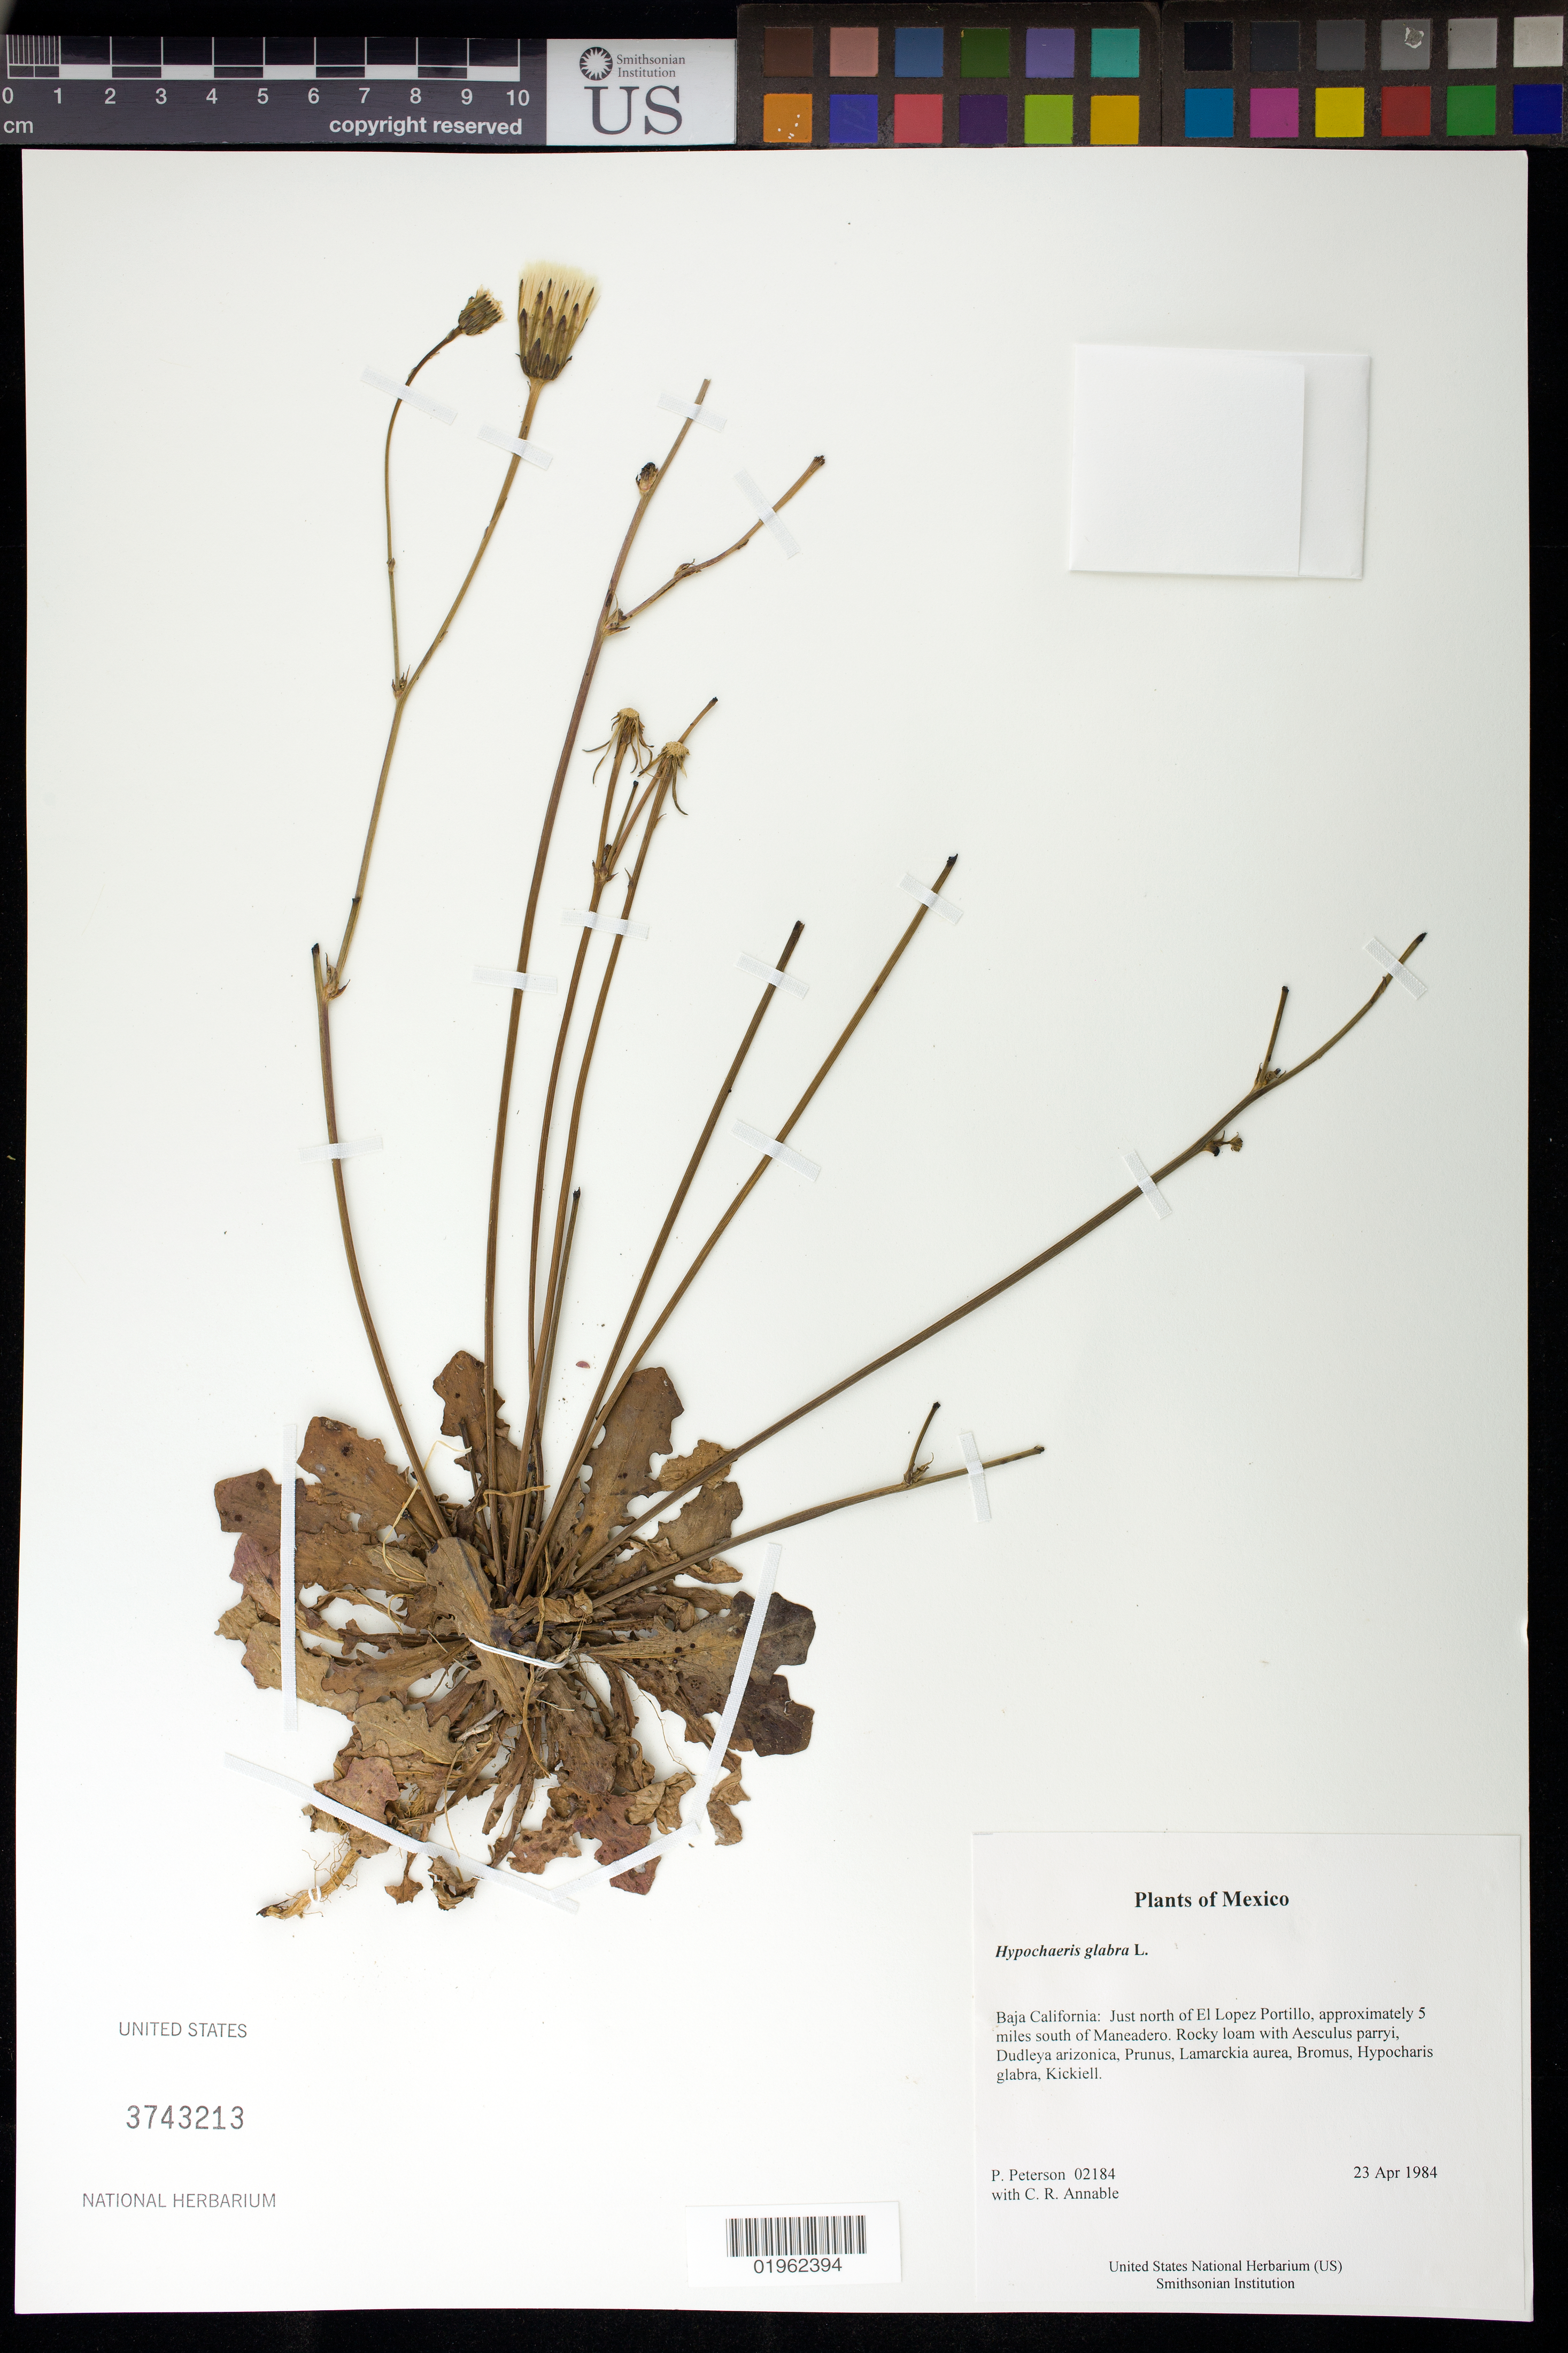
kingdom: Plantae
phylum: Tracheophyta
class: Magnoliopsida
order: Asterales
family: Asteraceae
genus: Hypochaeris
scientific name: Hypochaeris glabra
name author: L.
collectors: P. M. Peterson & C. R. Annable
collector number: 02184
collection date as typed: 23 Apr 1984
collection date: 1984-04-23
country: Mexico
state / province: Baja California Norte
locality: Just north of El Lopez Portillo, approximately 5 miles south of Maneadero.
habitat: Rocky loam with Aesculus parryi, Dudleya arizonica, Prunus, Lamarckia aurea, Bromus, Hypocharis glabra, Kickiell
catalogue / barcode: US 3743213